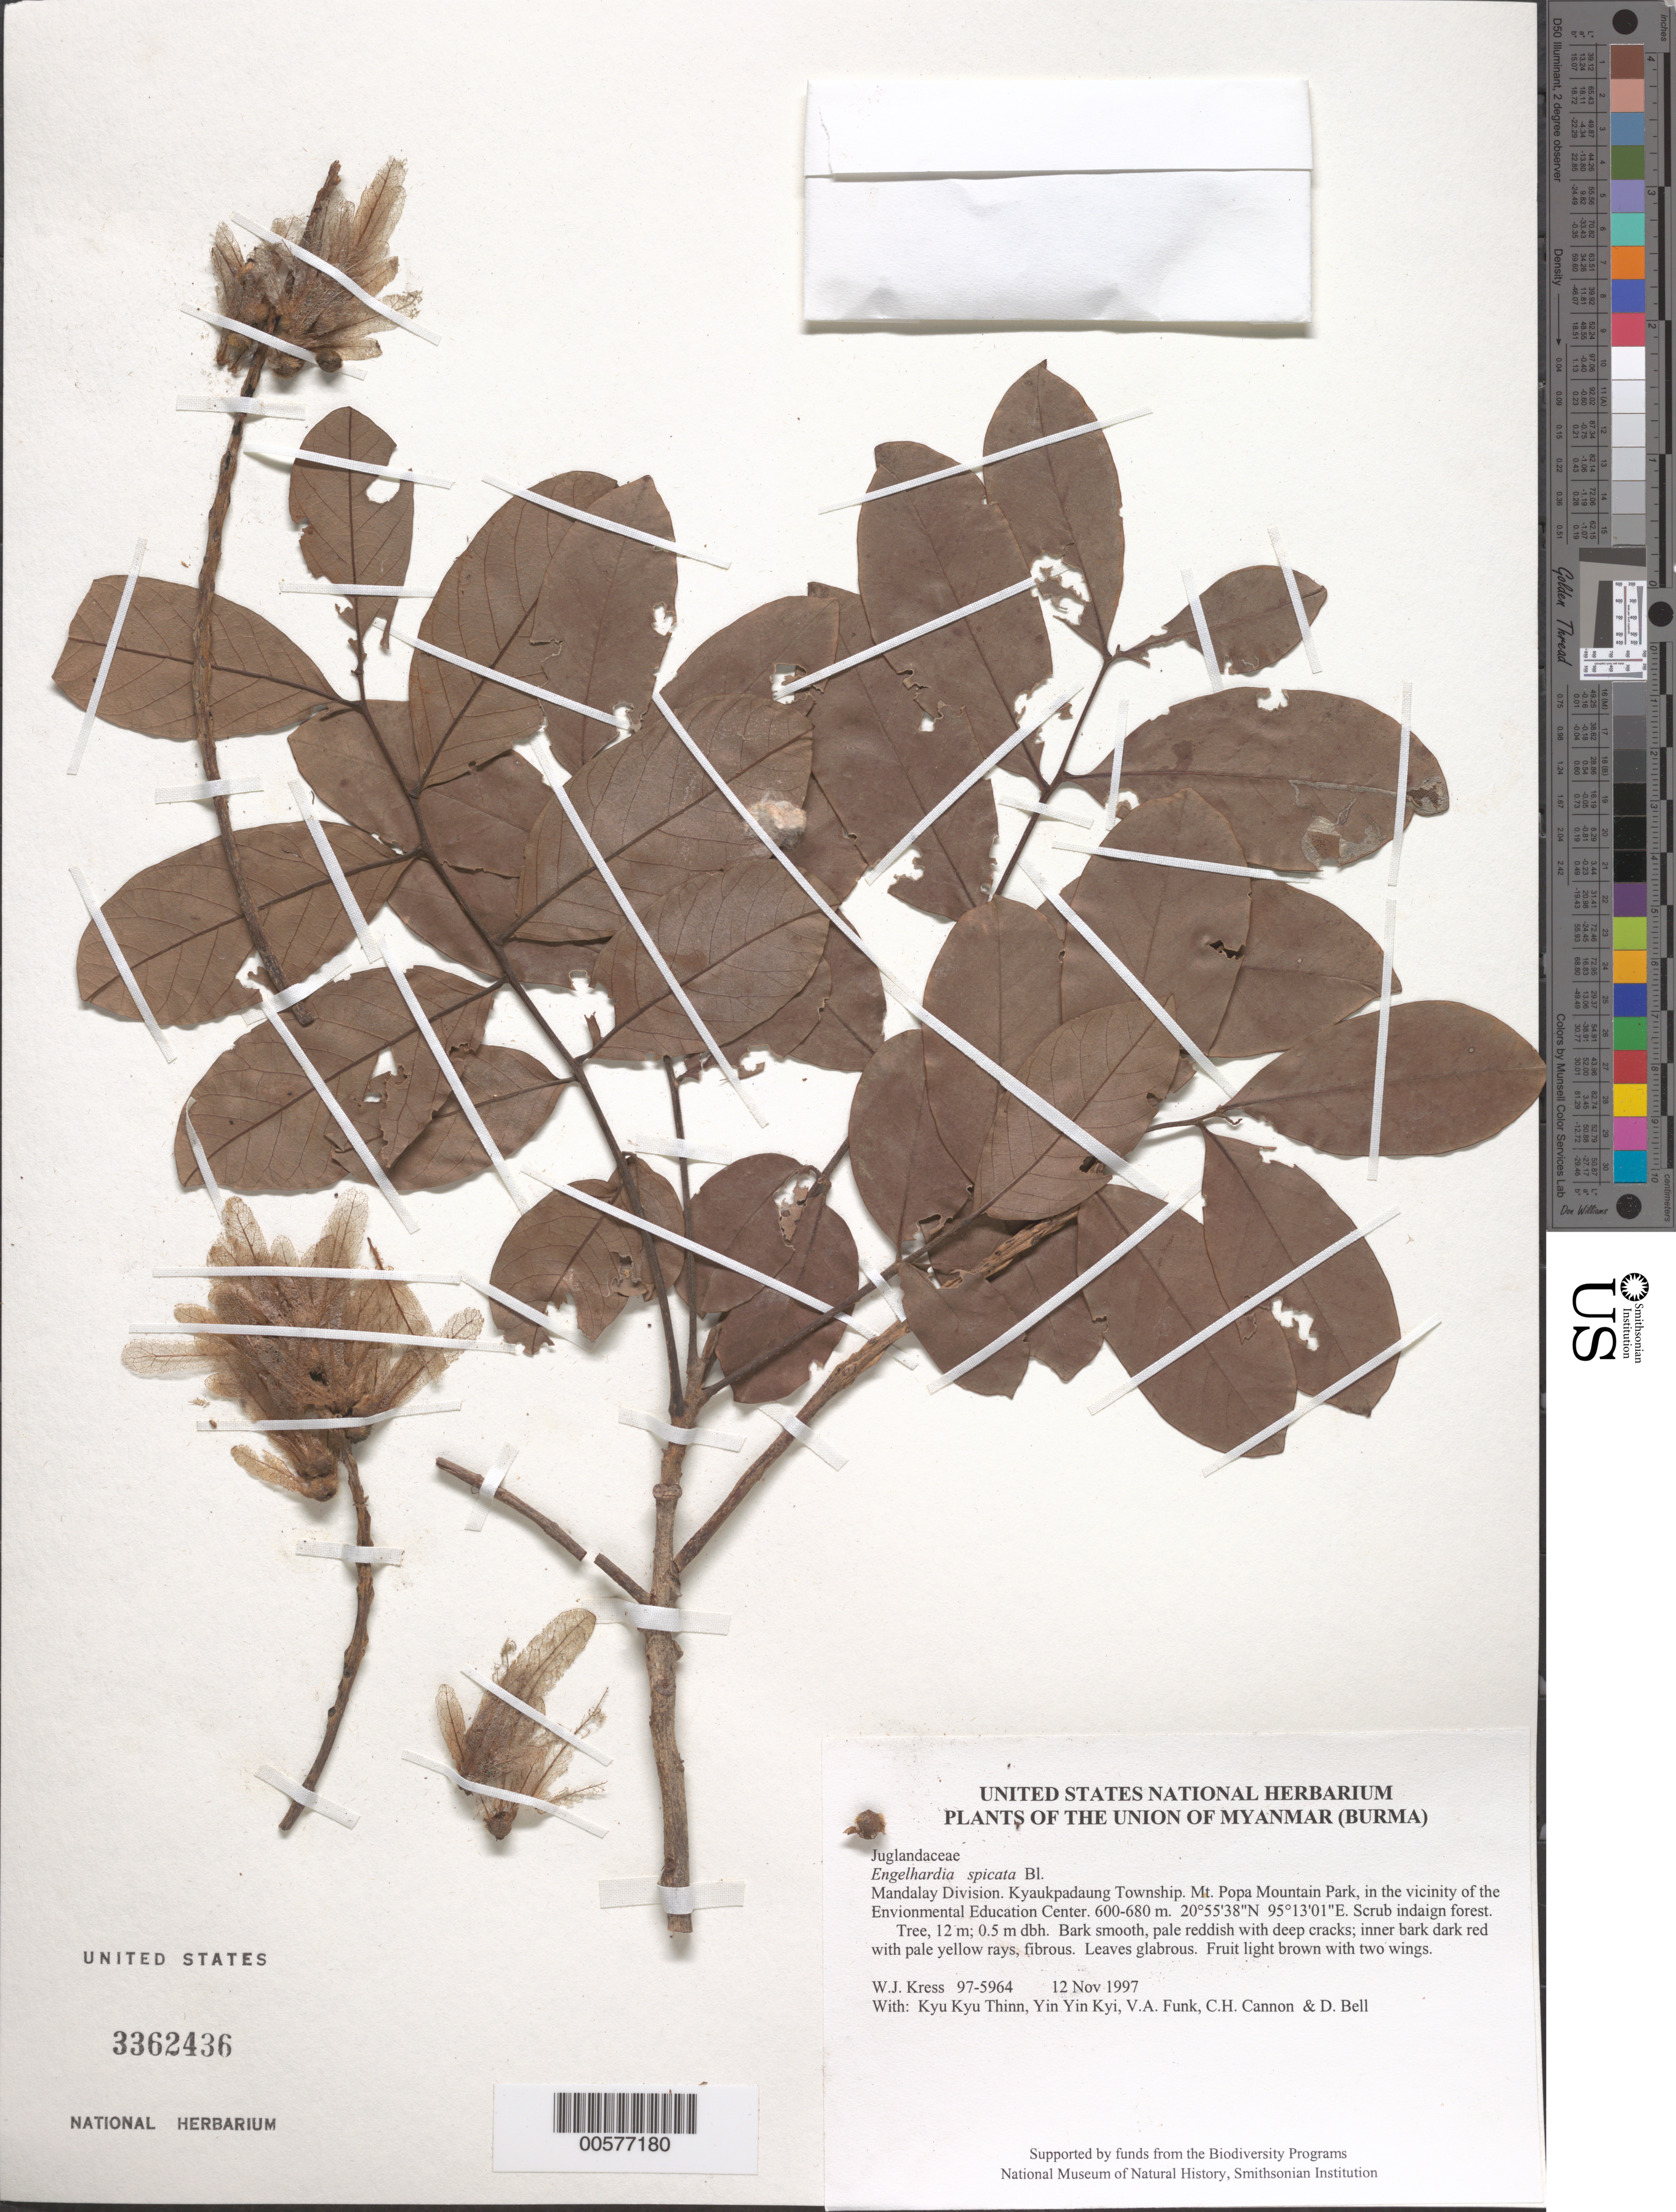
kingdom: Plantae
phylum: Tracheophyta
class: Magnoliopsida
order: Fagales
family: Juglandaceae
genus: Engelhardia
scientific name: Engelhardia spicata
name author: Lesch. ex Blume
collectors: W. J. Kress, Kyu Kyu Thinn, Yin Yin Kyi, V. Funk, C. H. Cannon & D. A. Bell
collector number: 97-5964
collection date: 1997-11-12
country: Myanmar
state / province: Mandalay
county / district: Kyaukpadaung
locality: Mt. Popa Mountain Park, in the vicinity of the Envionmental Education Center.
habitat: Scrub indaign forest.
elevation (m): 600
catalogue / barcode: US 3362436